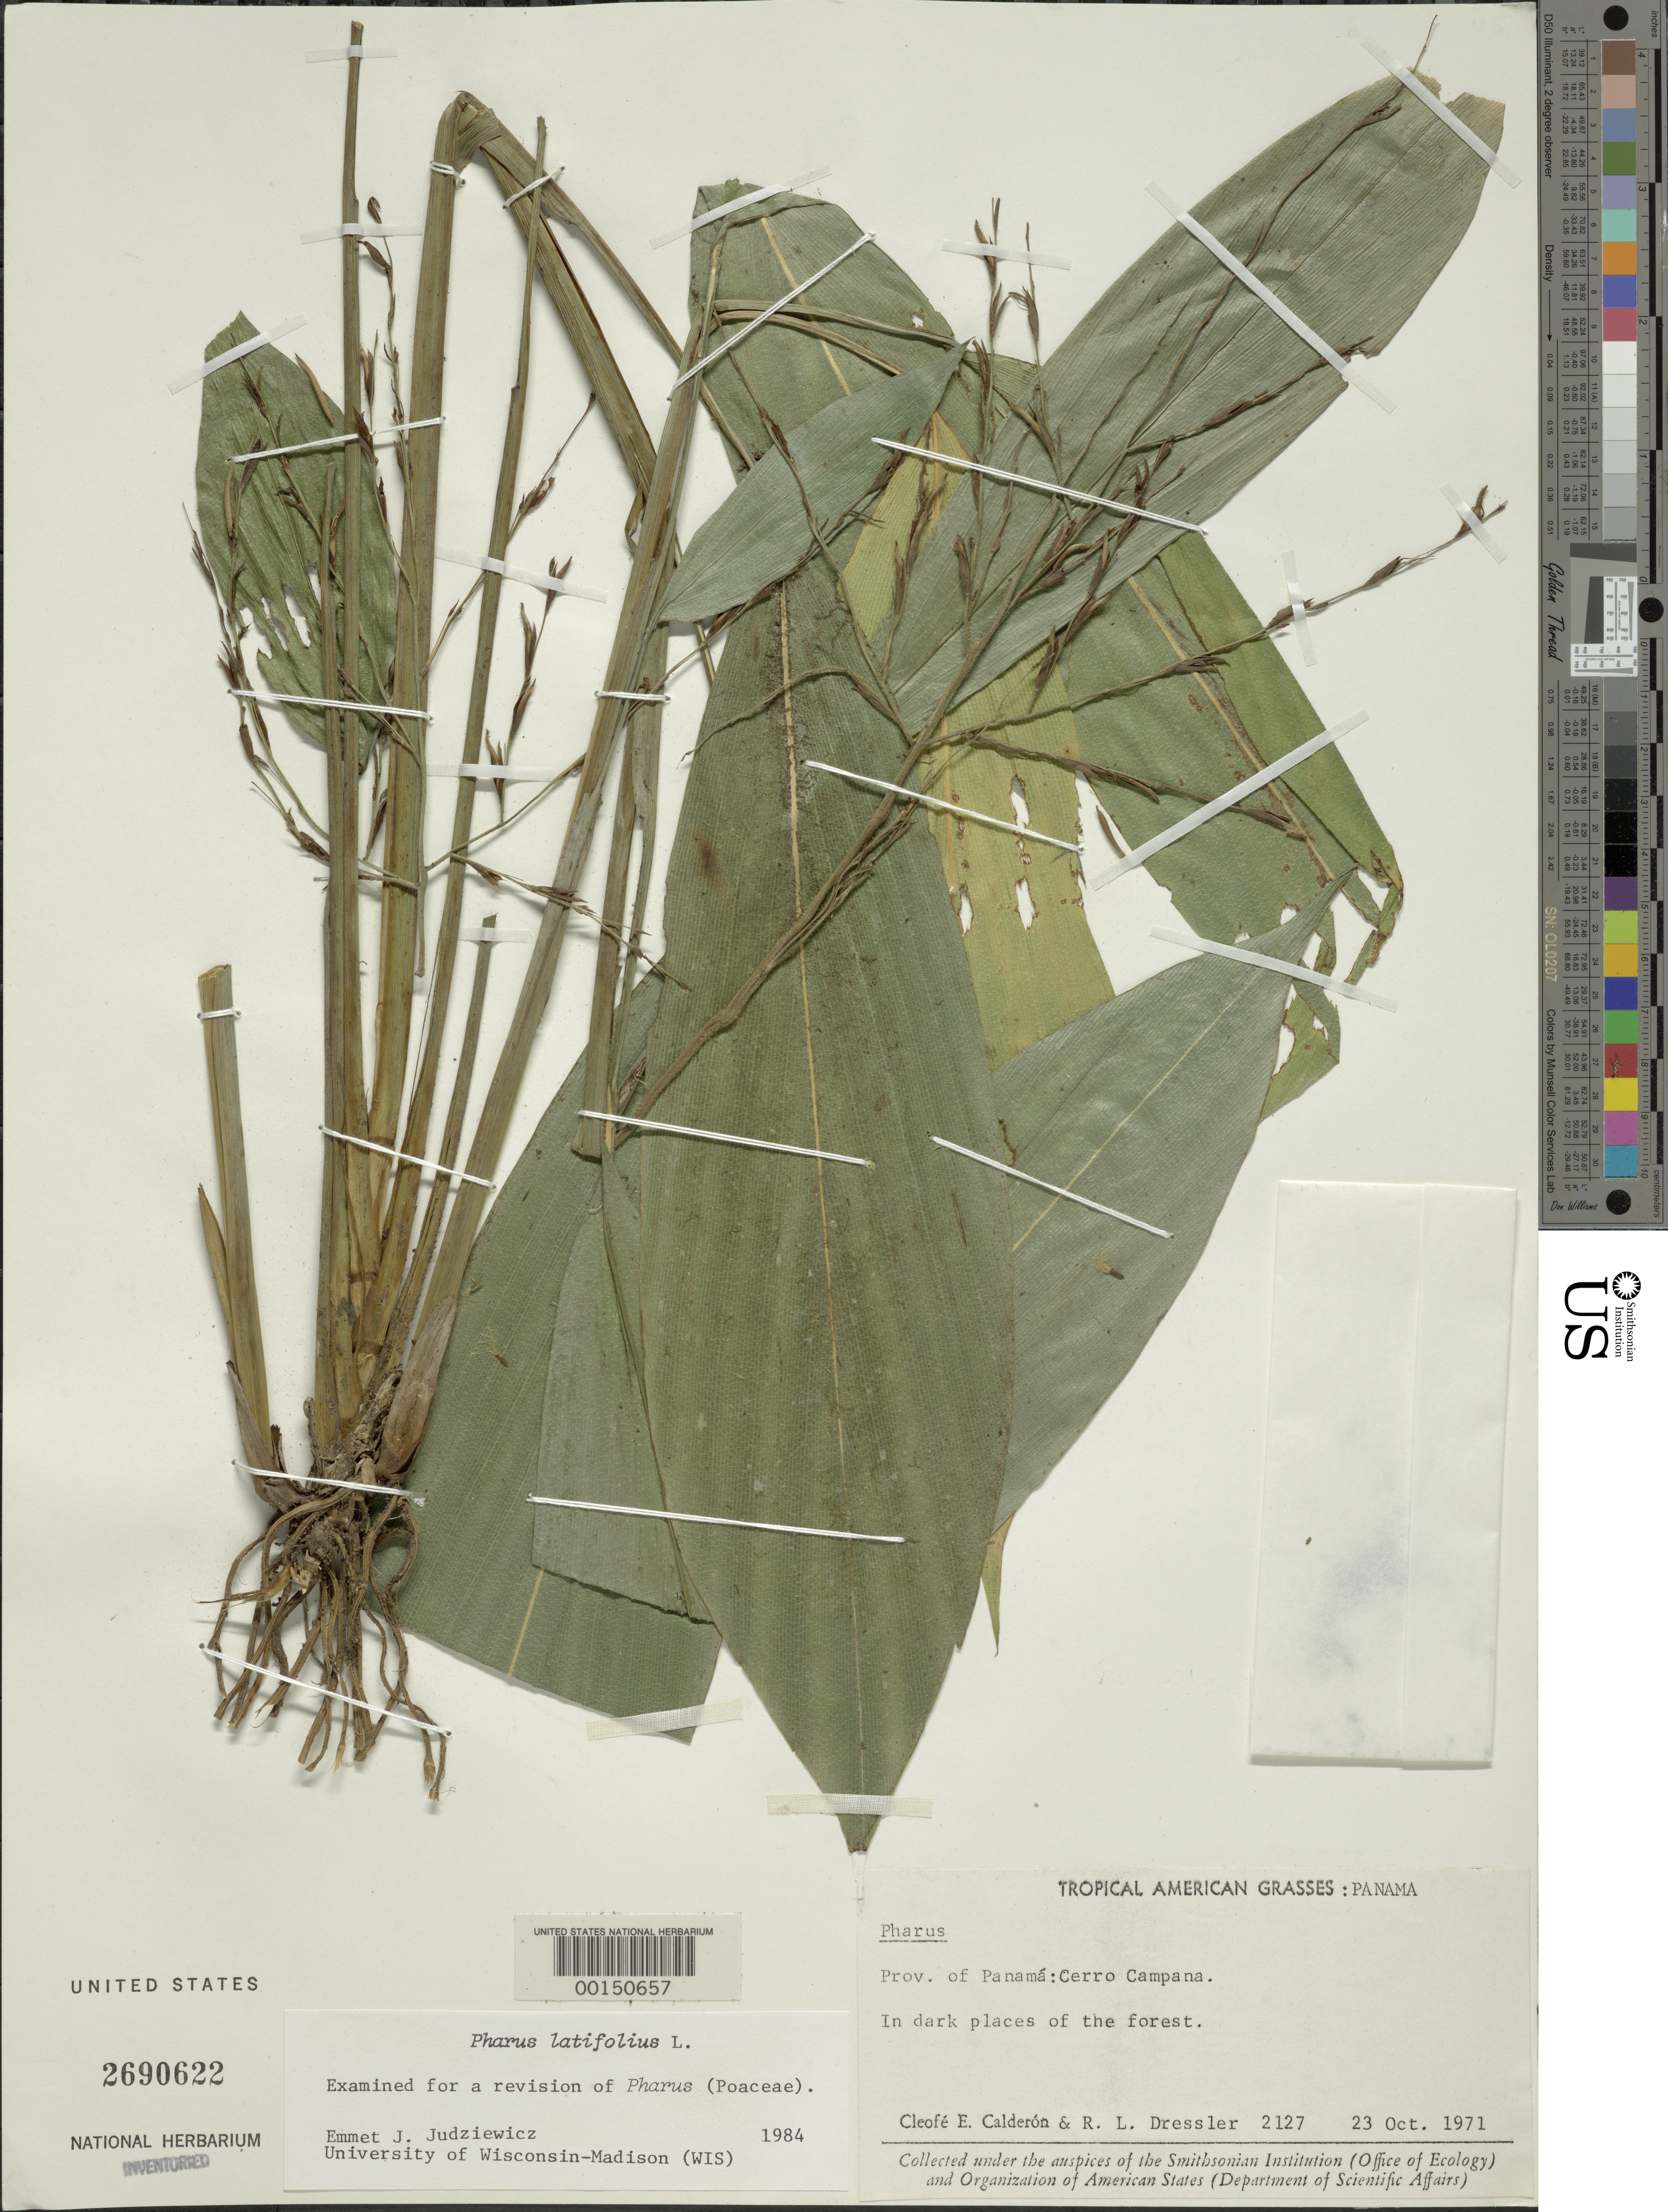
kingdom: Plantae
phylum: Tracheophyta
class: Liliopsida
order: Poales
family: Poaceae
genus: Pharus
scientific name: Pharus latifolius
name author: L.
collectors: C. E. Calderón & R. Dressler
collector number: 2127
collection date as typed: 23 Oct 1971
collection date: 1971-10-23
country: Panama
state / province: Panamá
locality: Cerro Campana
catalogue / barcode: US 2690622